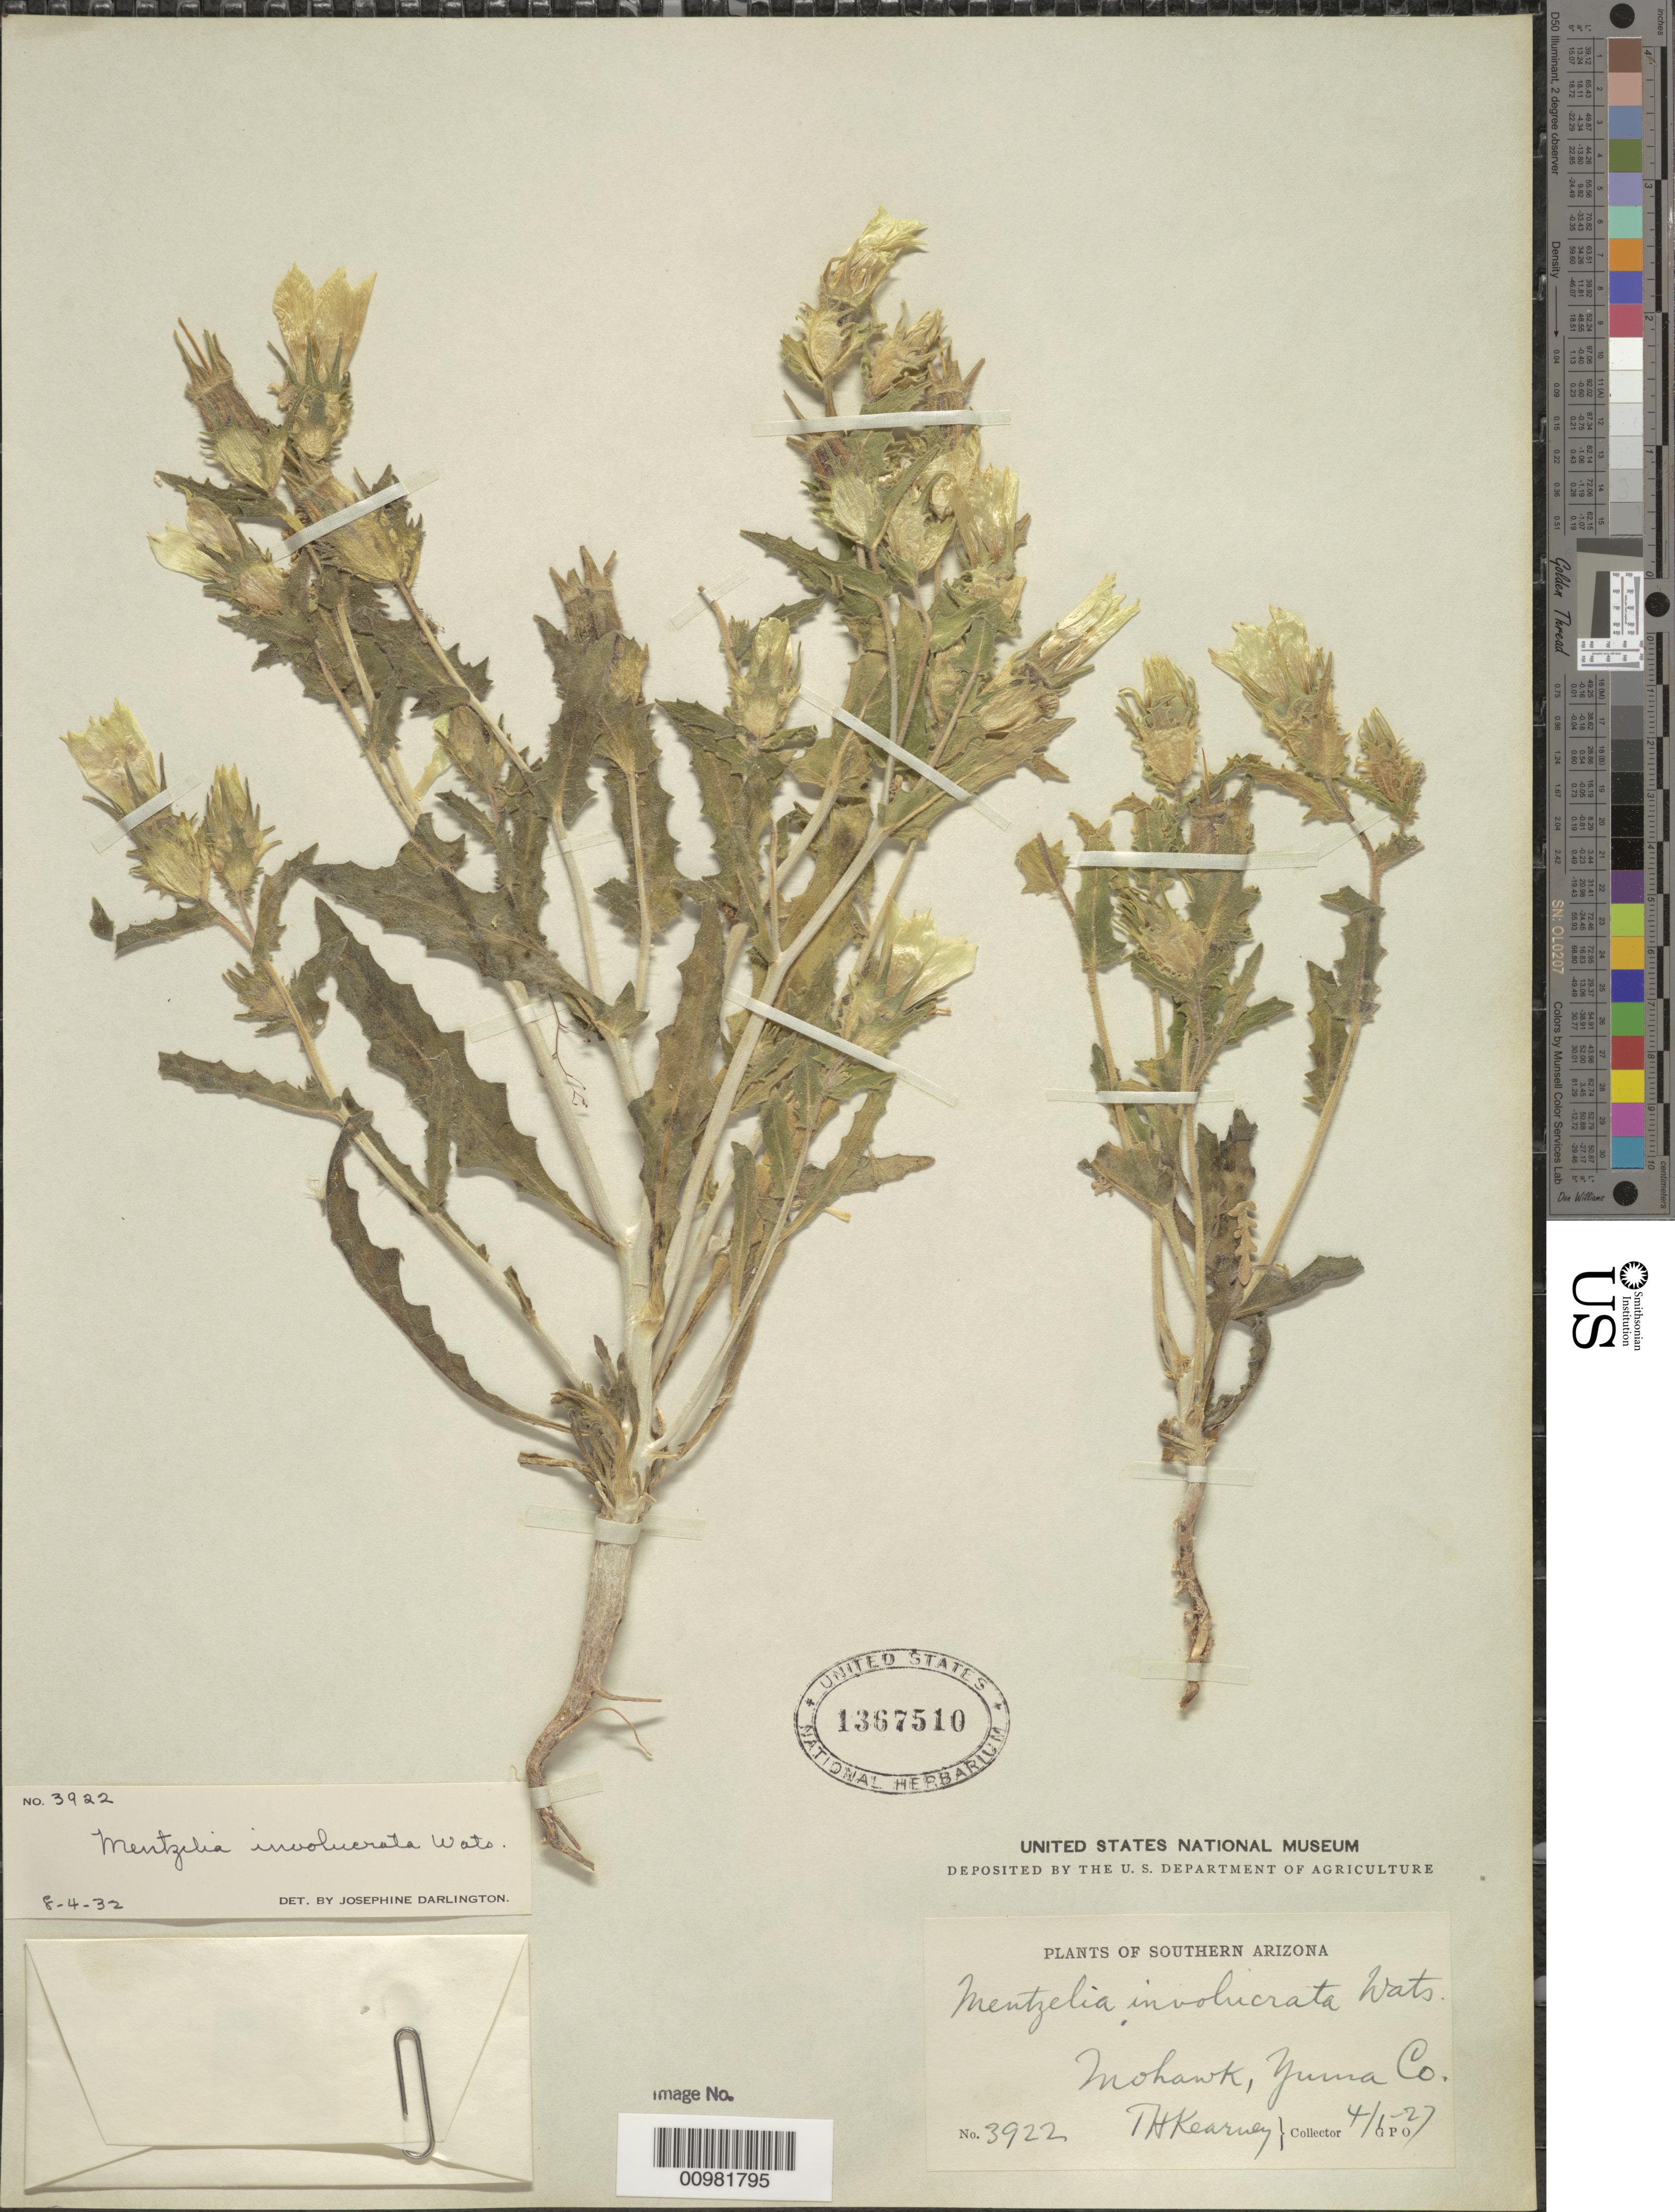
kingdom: Plantae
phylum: Tracheophyta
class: Magnoliopsida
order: Cornales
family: Loasaceae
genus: Mentzelia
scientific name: Mentzelia involucrata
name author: S. Watson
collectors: T. H. Kearney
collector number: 3922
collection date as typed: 01 Apr 1927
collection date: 1927-04-01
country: United States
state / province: Arizona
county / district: Yuma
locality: Mohawk.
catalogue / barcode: US 1367510